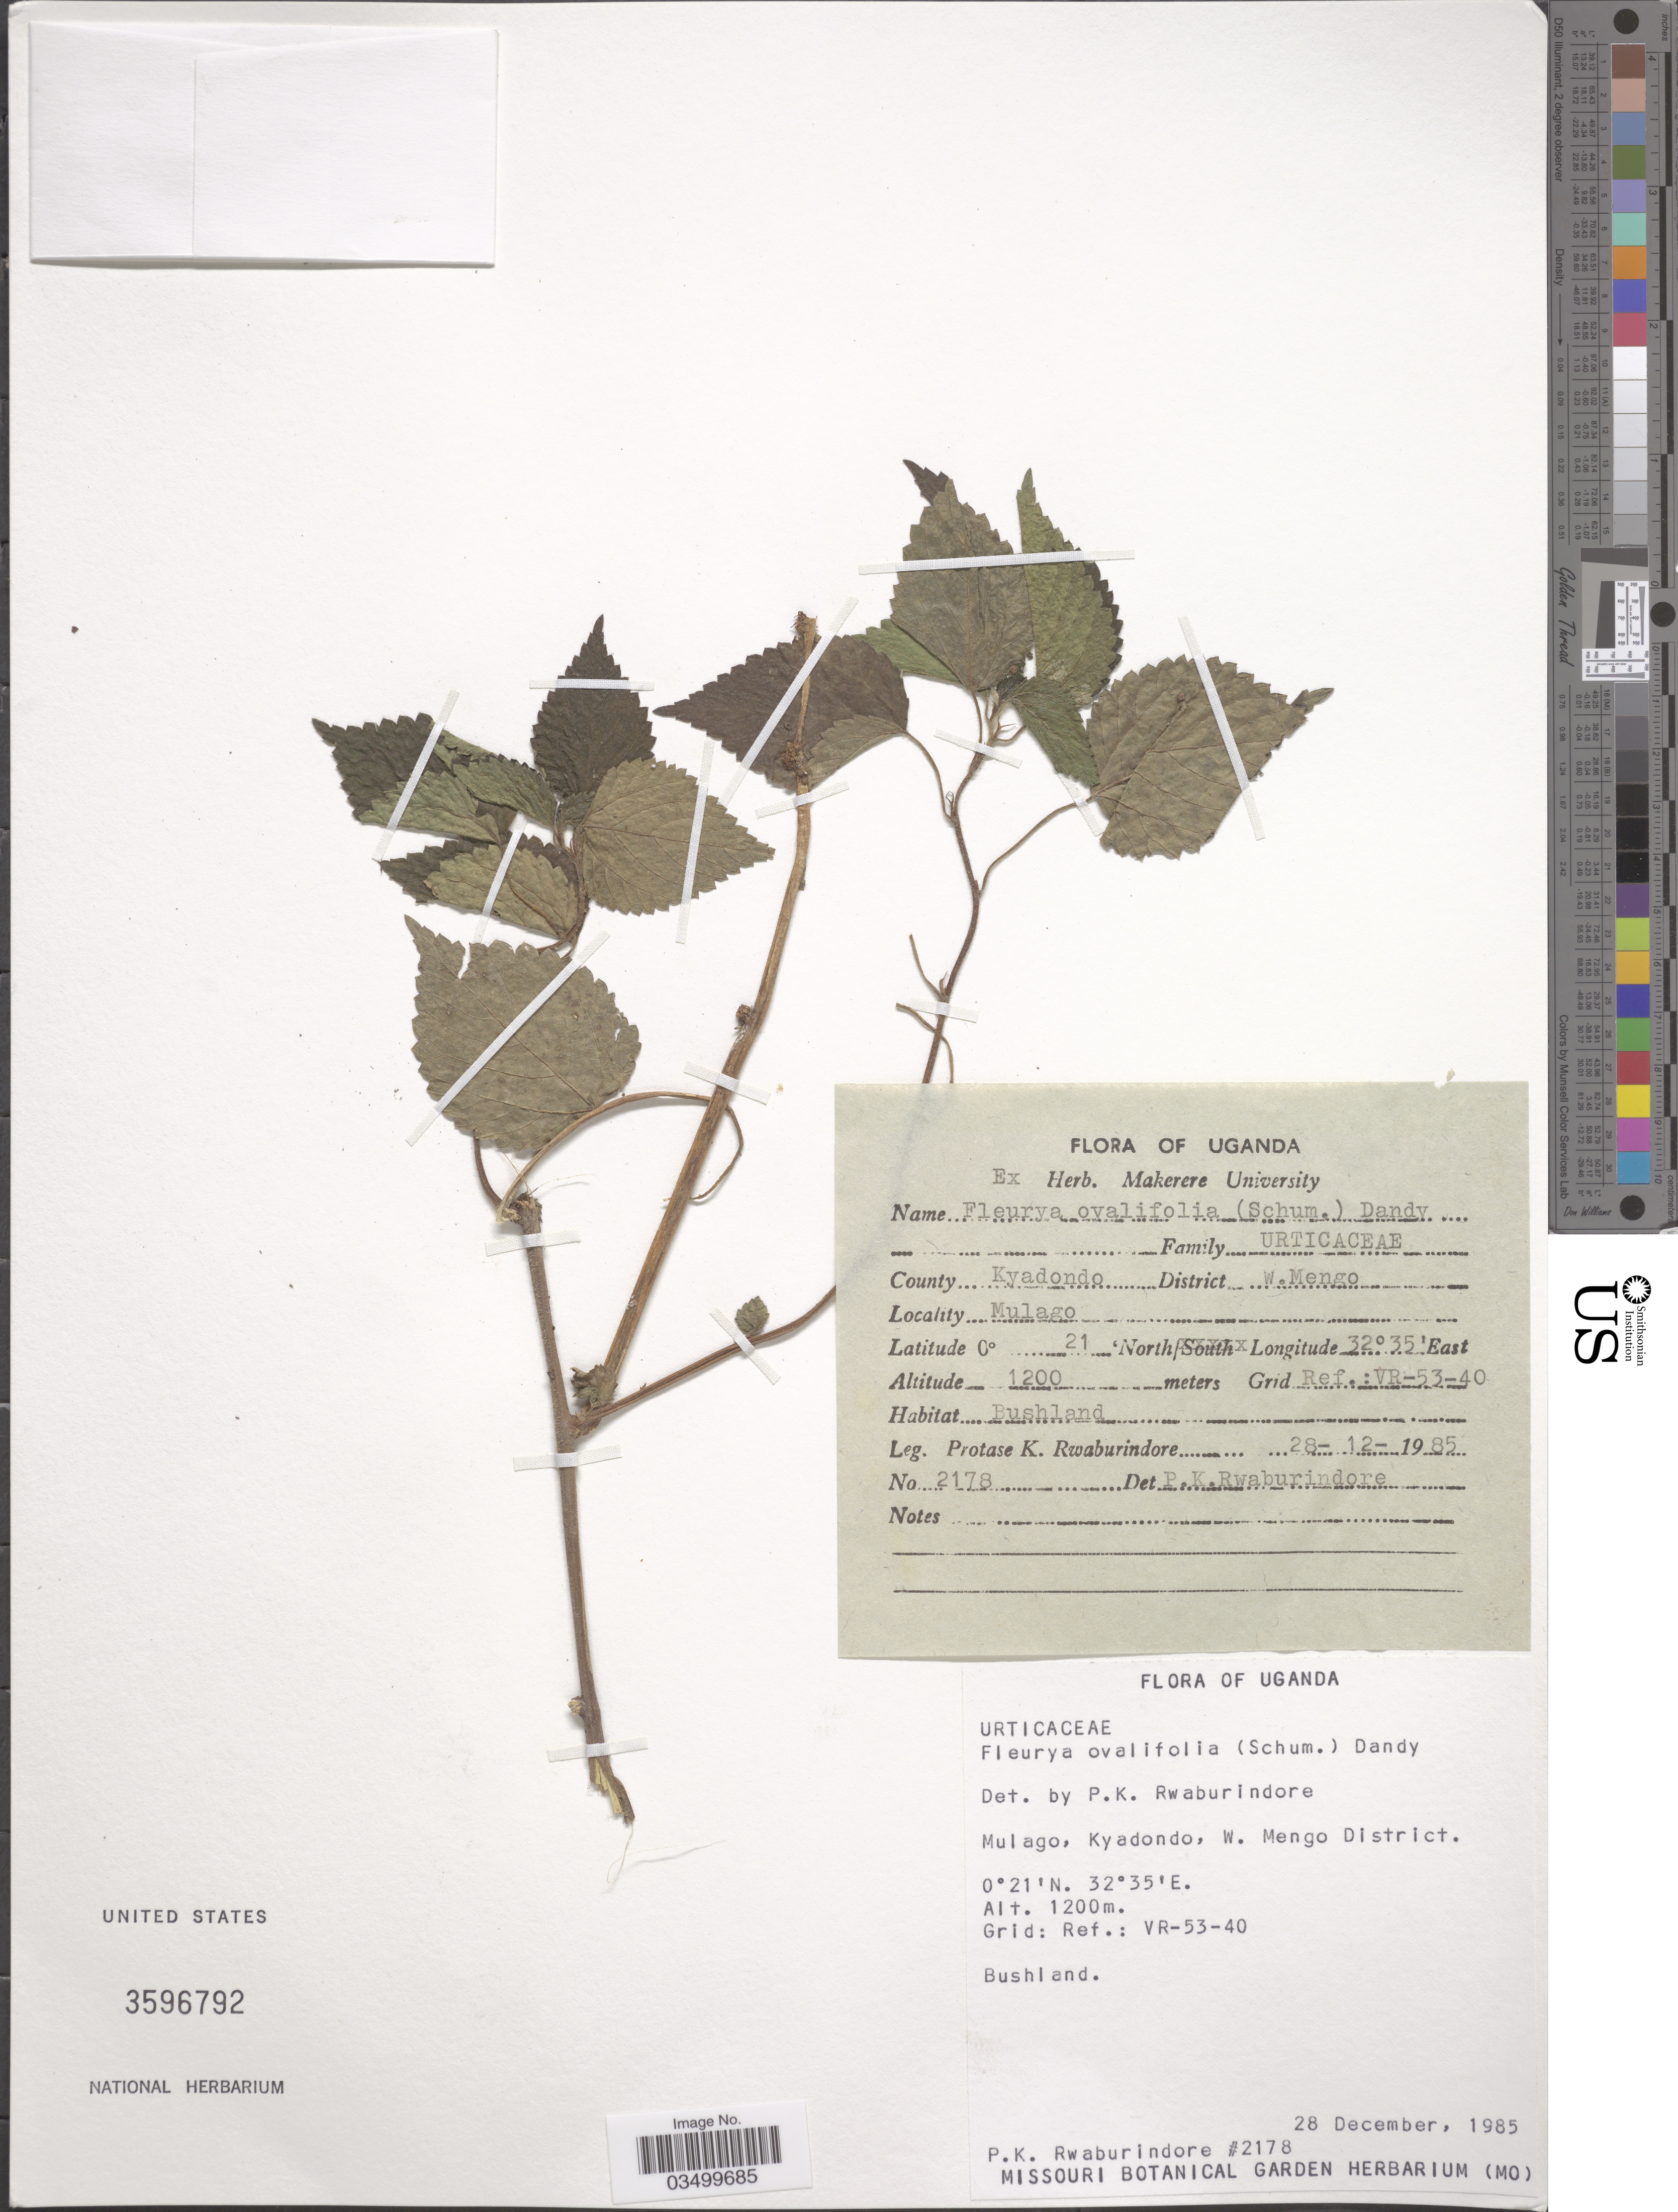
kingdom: Plantae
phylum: Tracheophyta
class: Magnoliopsida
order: Rosales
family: Urticaceae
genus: Laportea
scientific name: Laportea ovalifolia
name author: (Schum. & Thonn.) Chew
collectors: P. Rwaburindore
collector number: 2178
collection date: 1985-12-28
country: Uganda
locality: Mulago, County Kyadondo, District W. Mengo District. Grid: Ref.: VR-53-40.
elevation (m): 1200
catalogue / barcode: US 3596792